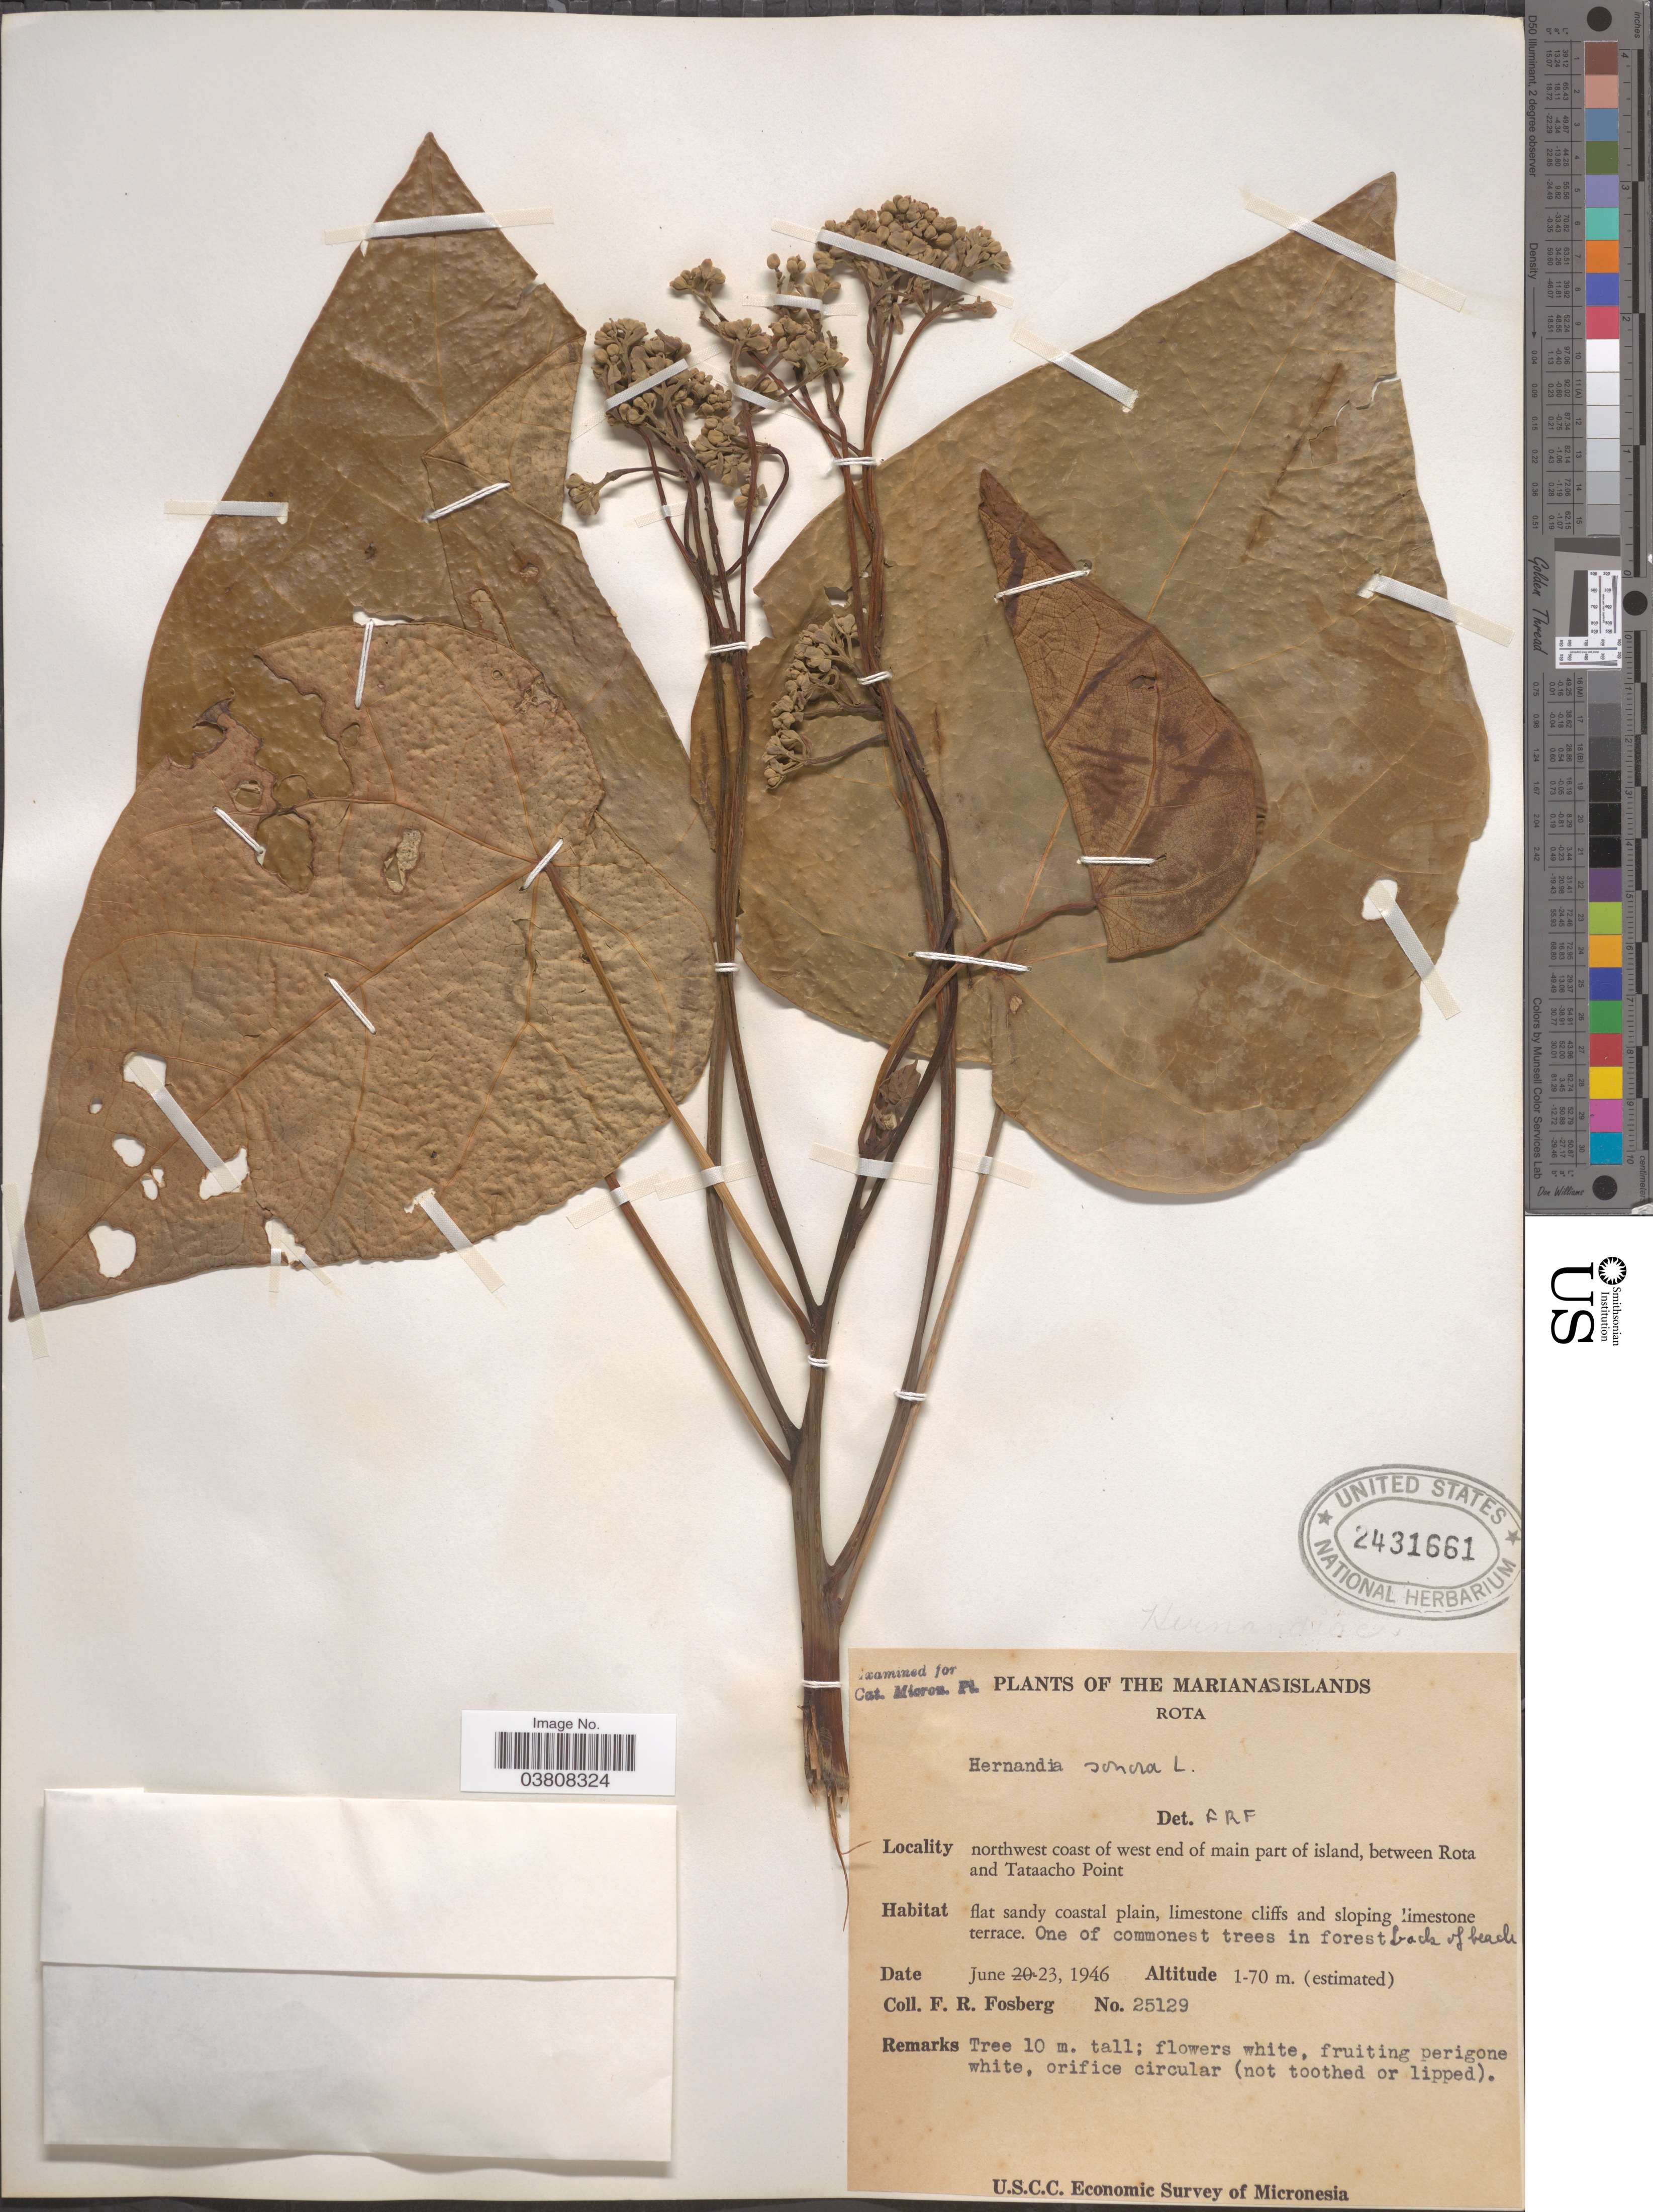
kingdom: Plantae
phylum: Tracheophyta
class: Magnoliopsida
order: Laurales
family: Hernandiaceae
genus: Hernandia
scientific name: Hernandia nymphaeifolia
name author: (C. Presl) Kubitzki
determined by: Strong, Mark T., (BOT), Smithsonian Institution - National Museum of Natural History (UNITED STATES)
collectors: F. R. Fosberg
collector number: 25129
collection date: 1946-06-23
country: Northern Mariana Islands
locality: The Marianas Islands. Rota. Northwest coast of west end of main part of island, between Rota and Tataacho Point.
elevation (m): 1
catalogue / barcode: US 2431661